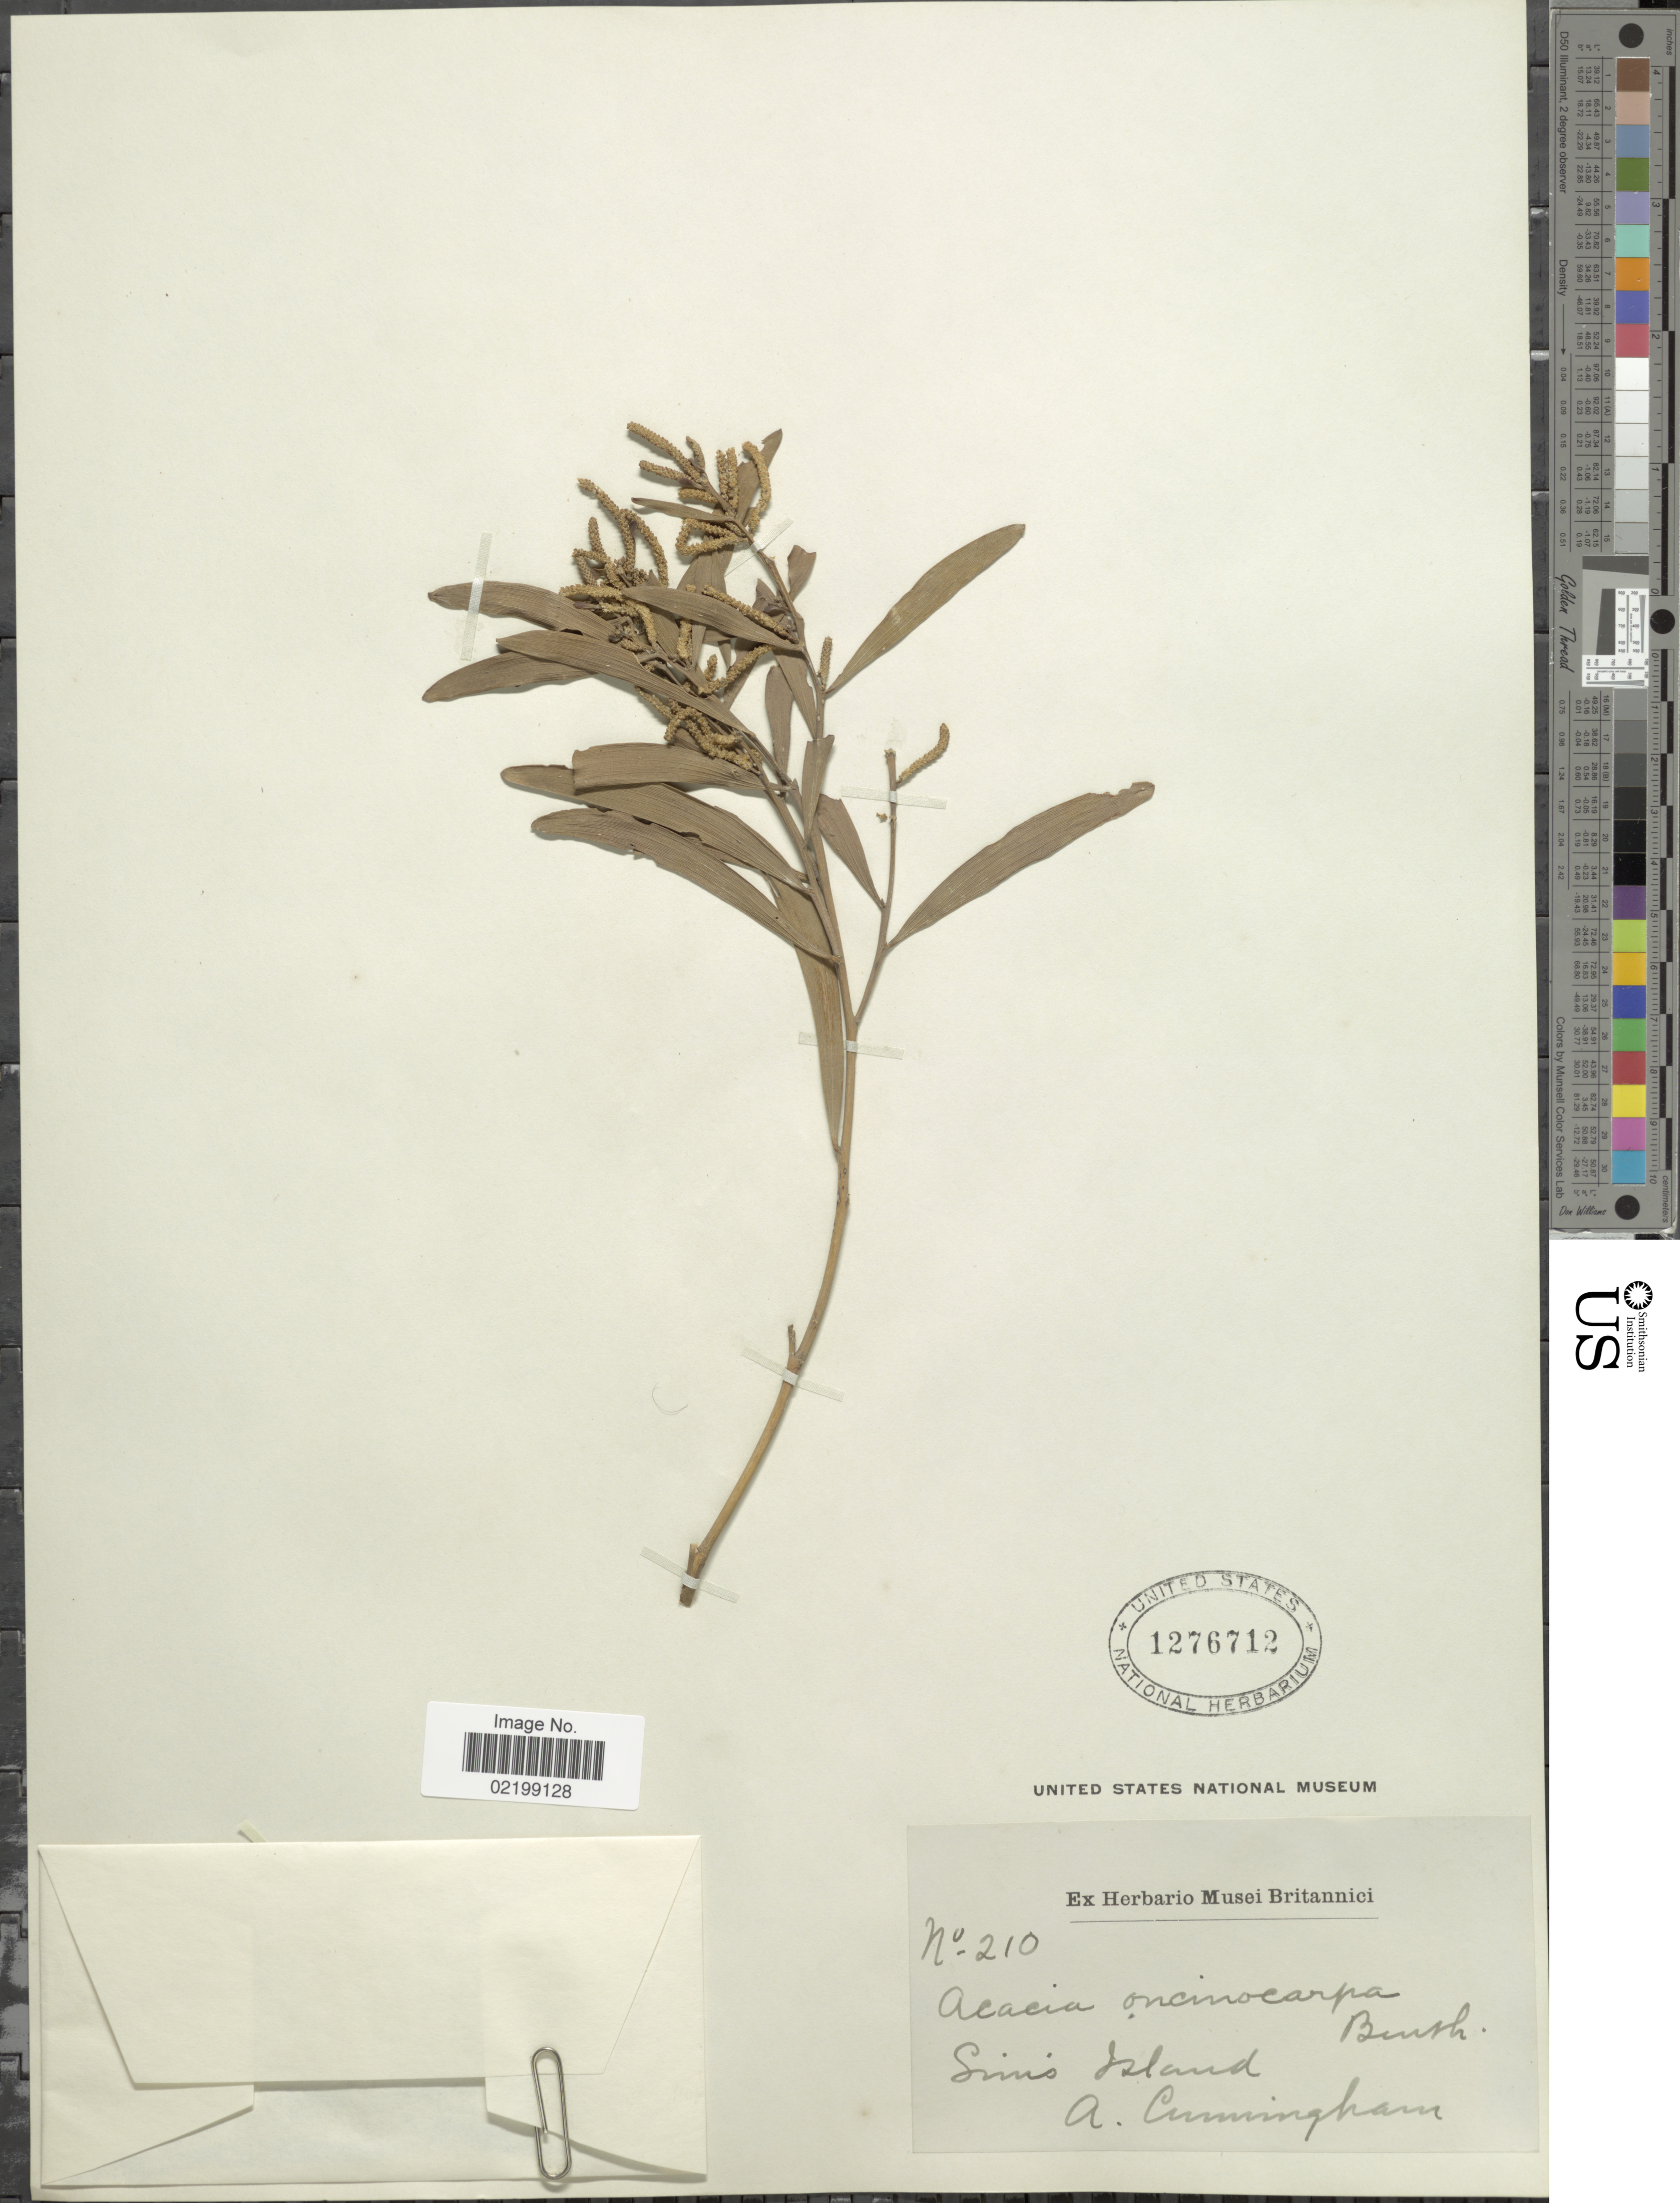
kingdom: Plantae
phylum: Tracheophyta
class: Magnoliopsida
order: Fabales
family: Fabaceae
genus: Acacia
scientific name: Acacia oncinocarpa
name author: Benth.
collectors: A. Cunningham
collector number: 210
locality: Sim's [interpreted] Island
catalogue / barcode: US 1276712